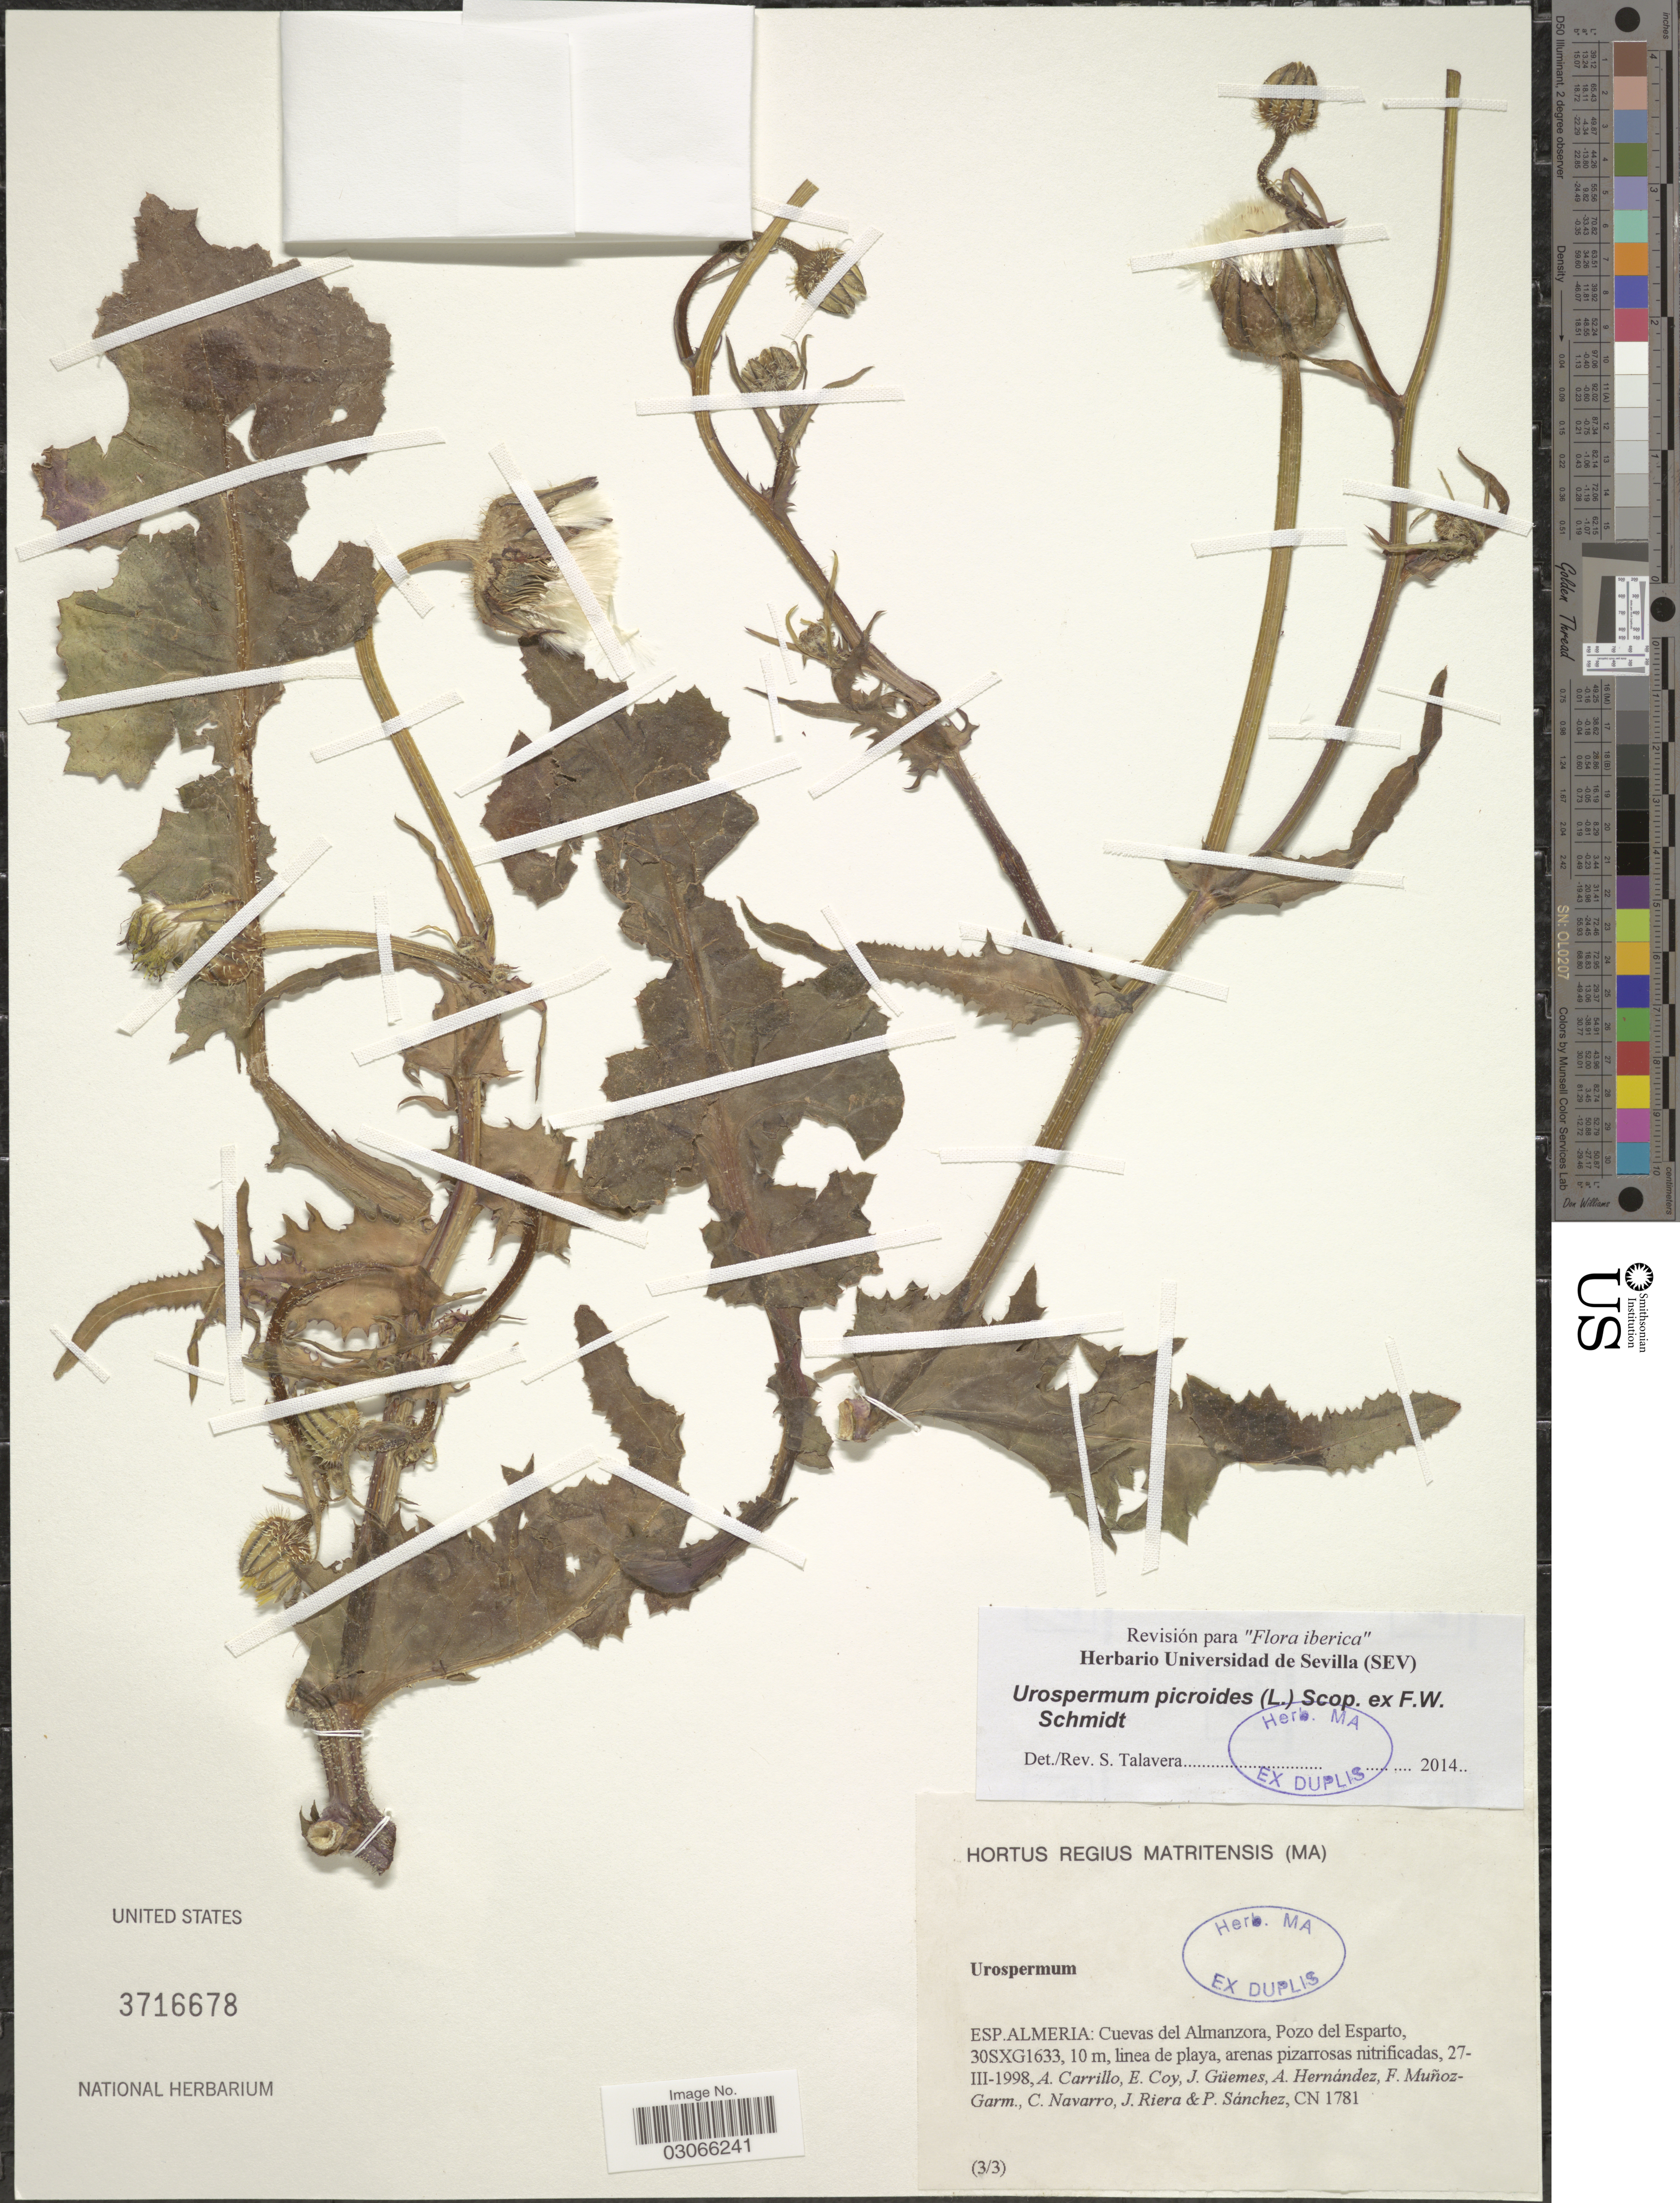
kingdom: Plantae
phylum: Tracheophyta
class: Magnoliopsida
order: Asterales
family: Asteraceae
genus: Urospermum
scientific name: Urospermum picroides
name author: (L.) F.W. Schmidt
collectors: A. Carrillo, E. Coy, J. Güemes, A. Hernández & et al.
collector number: CN 1781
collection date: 1998-03-27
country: Spain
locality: Esp. Almeria: Cuevas del Almanzora, Pozo del Esparto, 30SXG1633.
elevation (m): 10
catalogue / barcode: US 3716678